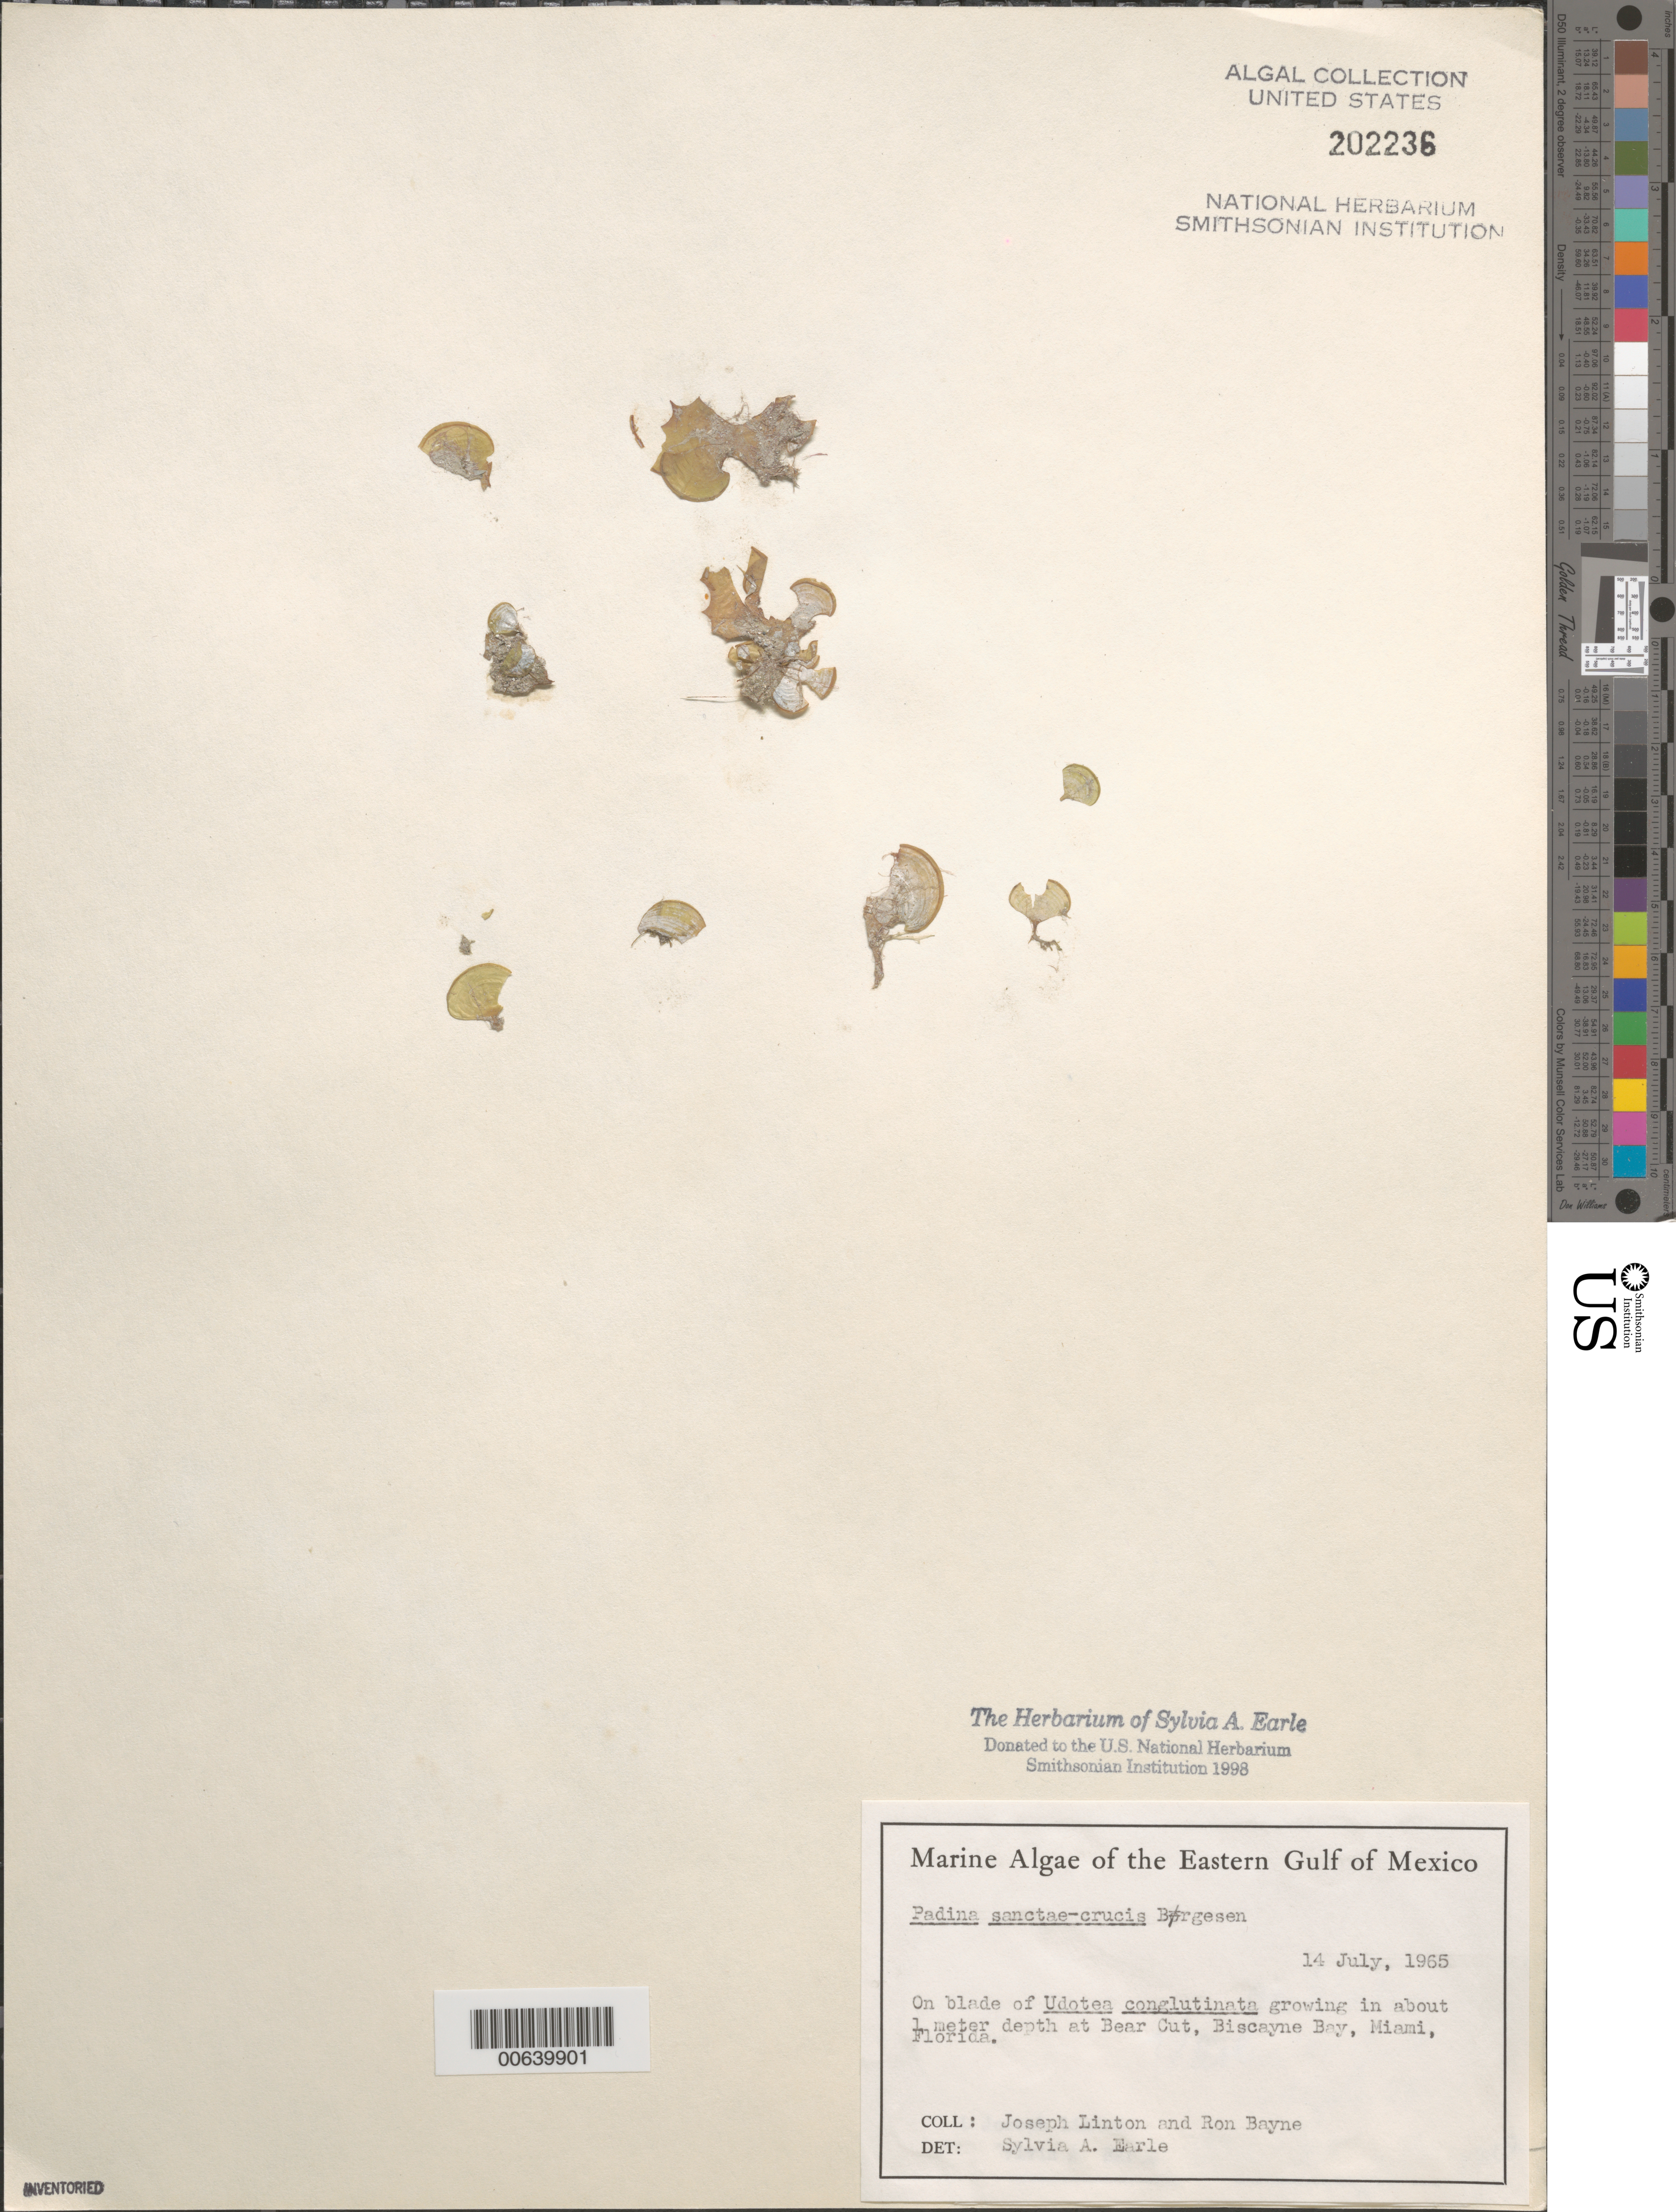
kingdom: Chromista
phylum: Ochrophyta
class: Phaeophyceae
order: Dictyotales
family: Dictyotaceae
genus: Padina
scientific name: Padina sanctae-crucis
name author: Børgesen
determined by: Earle, S. A.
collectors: J. Linton & R. Bayne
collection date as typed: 14 Jul 1965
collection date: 1965-07-14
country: United States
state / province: Florida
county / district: Miami-Dade County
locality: Bear Cut, Biscayne Bay, Miami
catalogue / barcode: US 202236